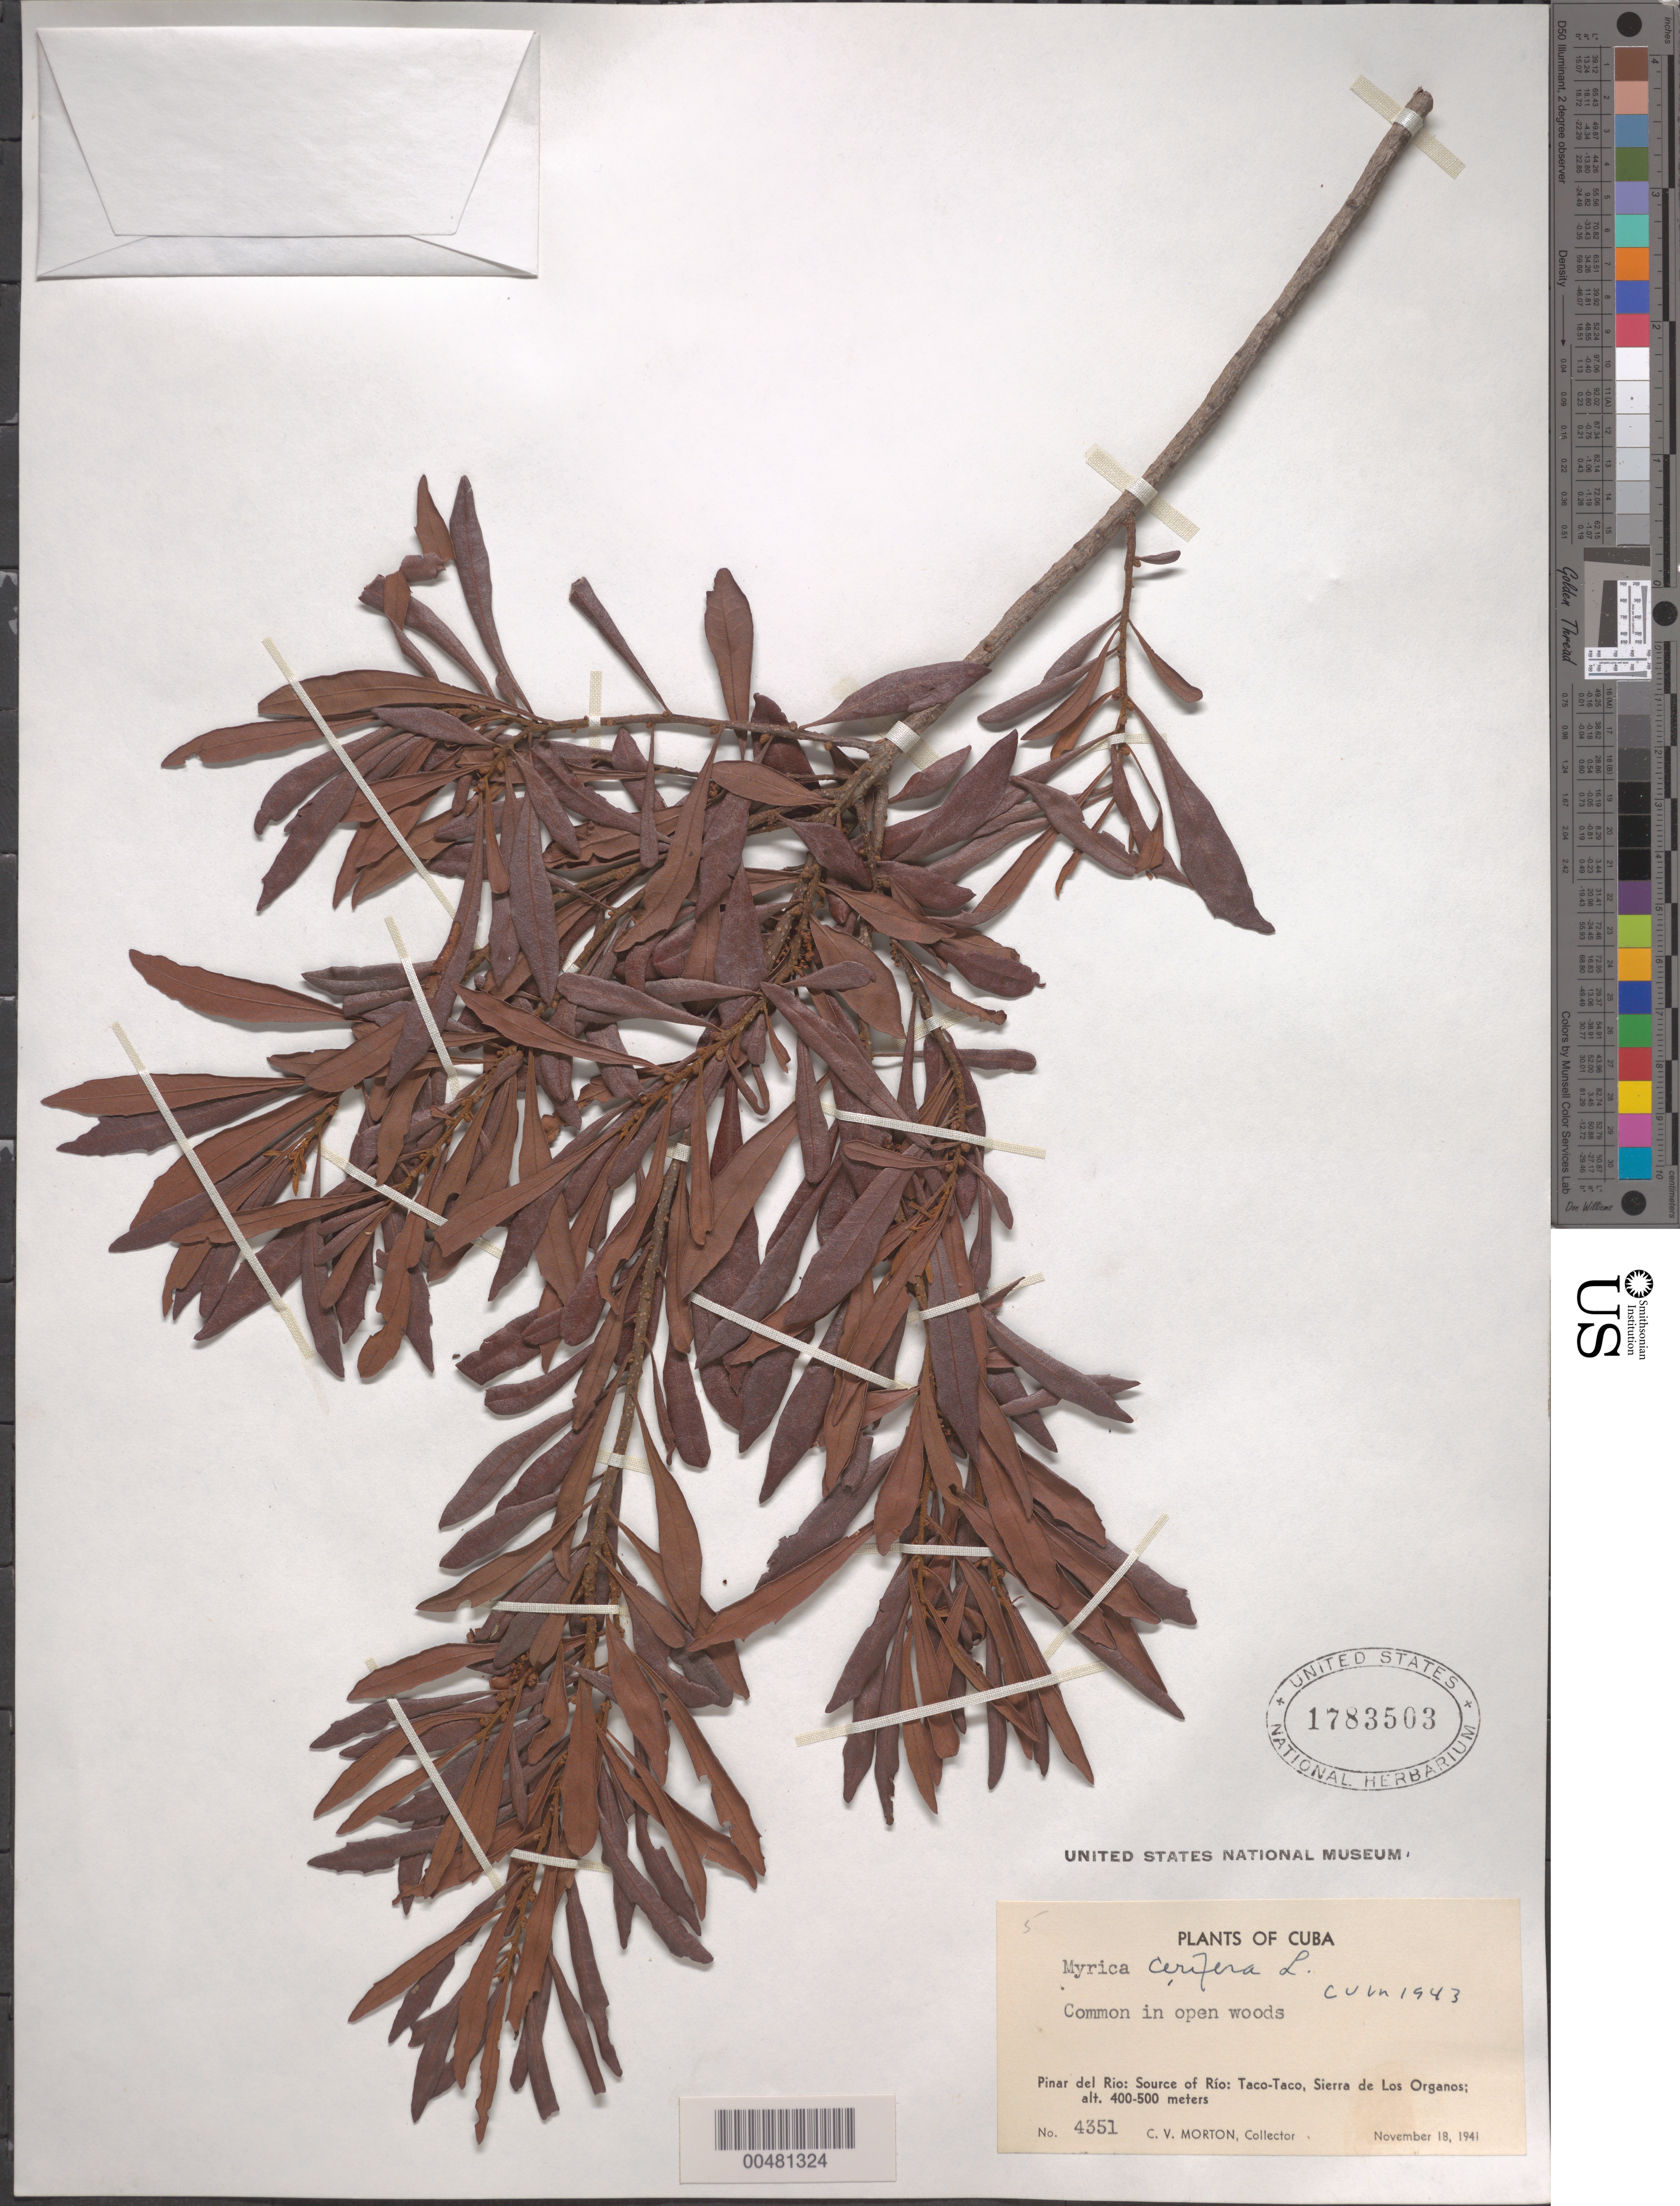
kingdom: Plantae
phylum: Tracheophyta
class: Magnoliopsida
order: Fagales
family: Myricaceae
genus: Morella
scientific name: Morella cerifera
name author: (L.) Small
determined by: Strong, M. T., (US), Smithsonian Institution - National Museum of Natural History (UNITED STATES)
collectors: C. V. Morton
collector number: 4351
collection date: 1941-11-18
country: Cuba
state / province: Pinar del Rio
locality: Source of Río Taco-Taco, Sierra de Los Organos.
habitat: Common in open woods.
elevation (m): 400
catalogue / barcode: US 1783503